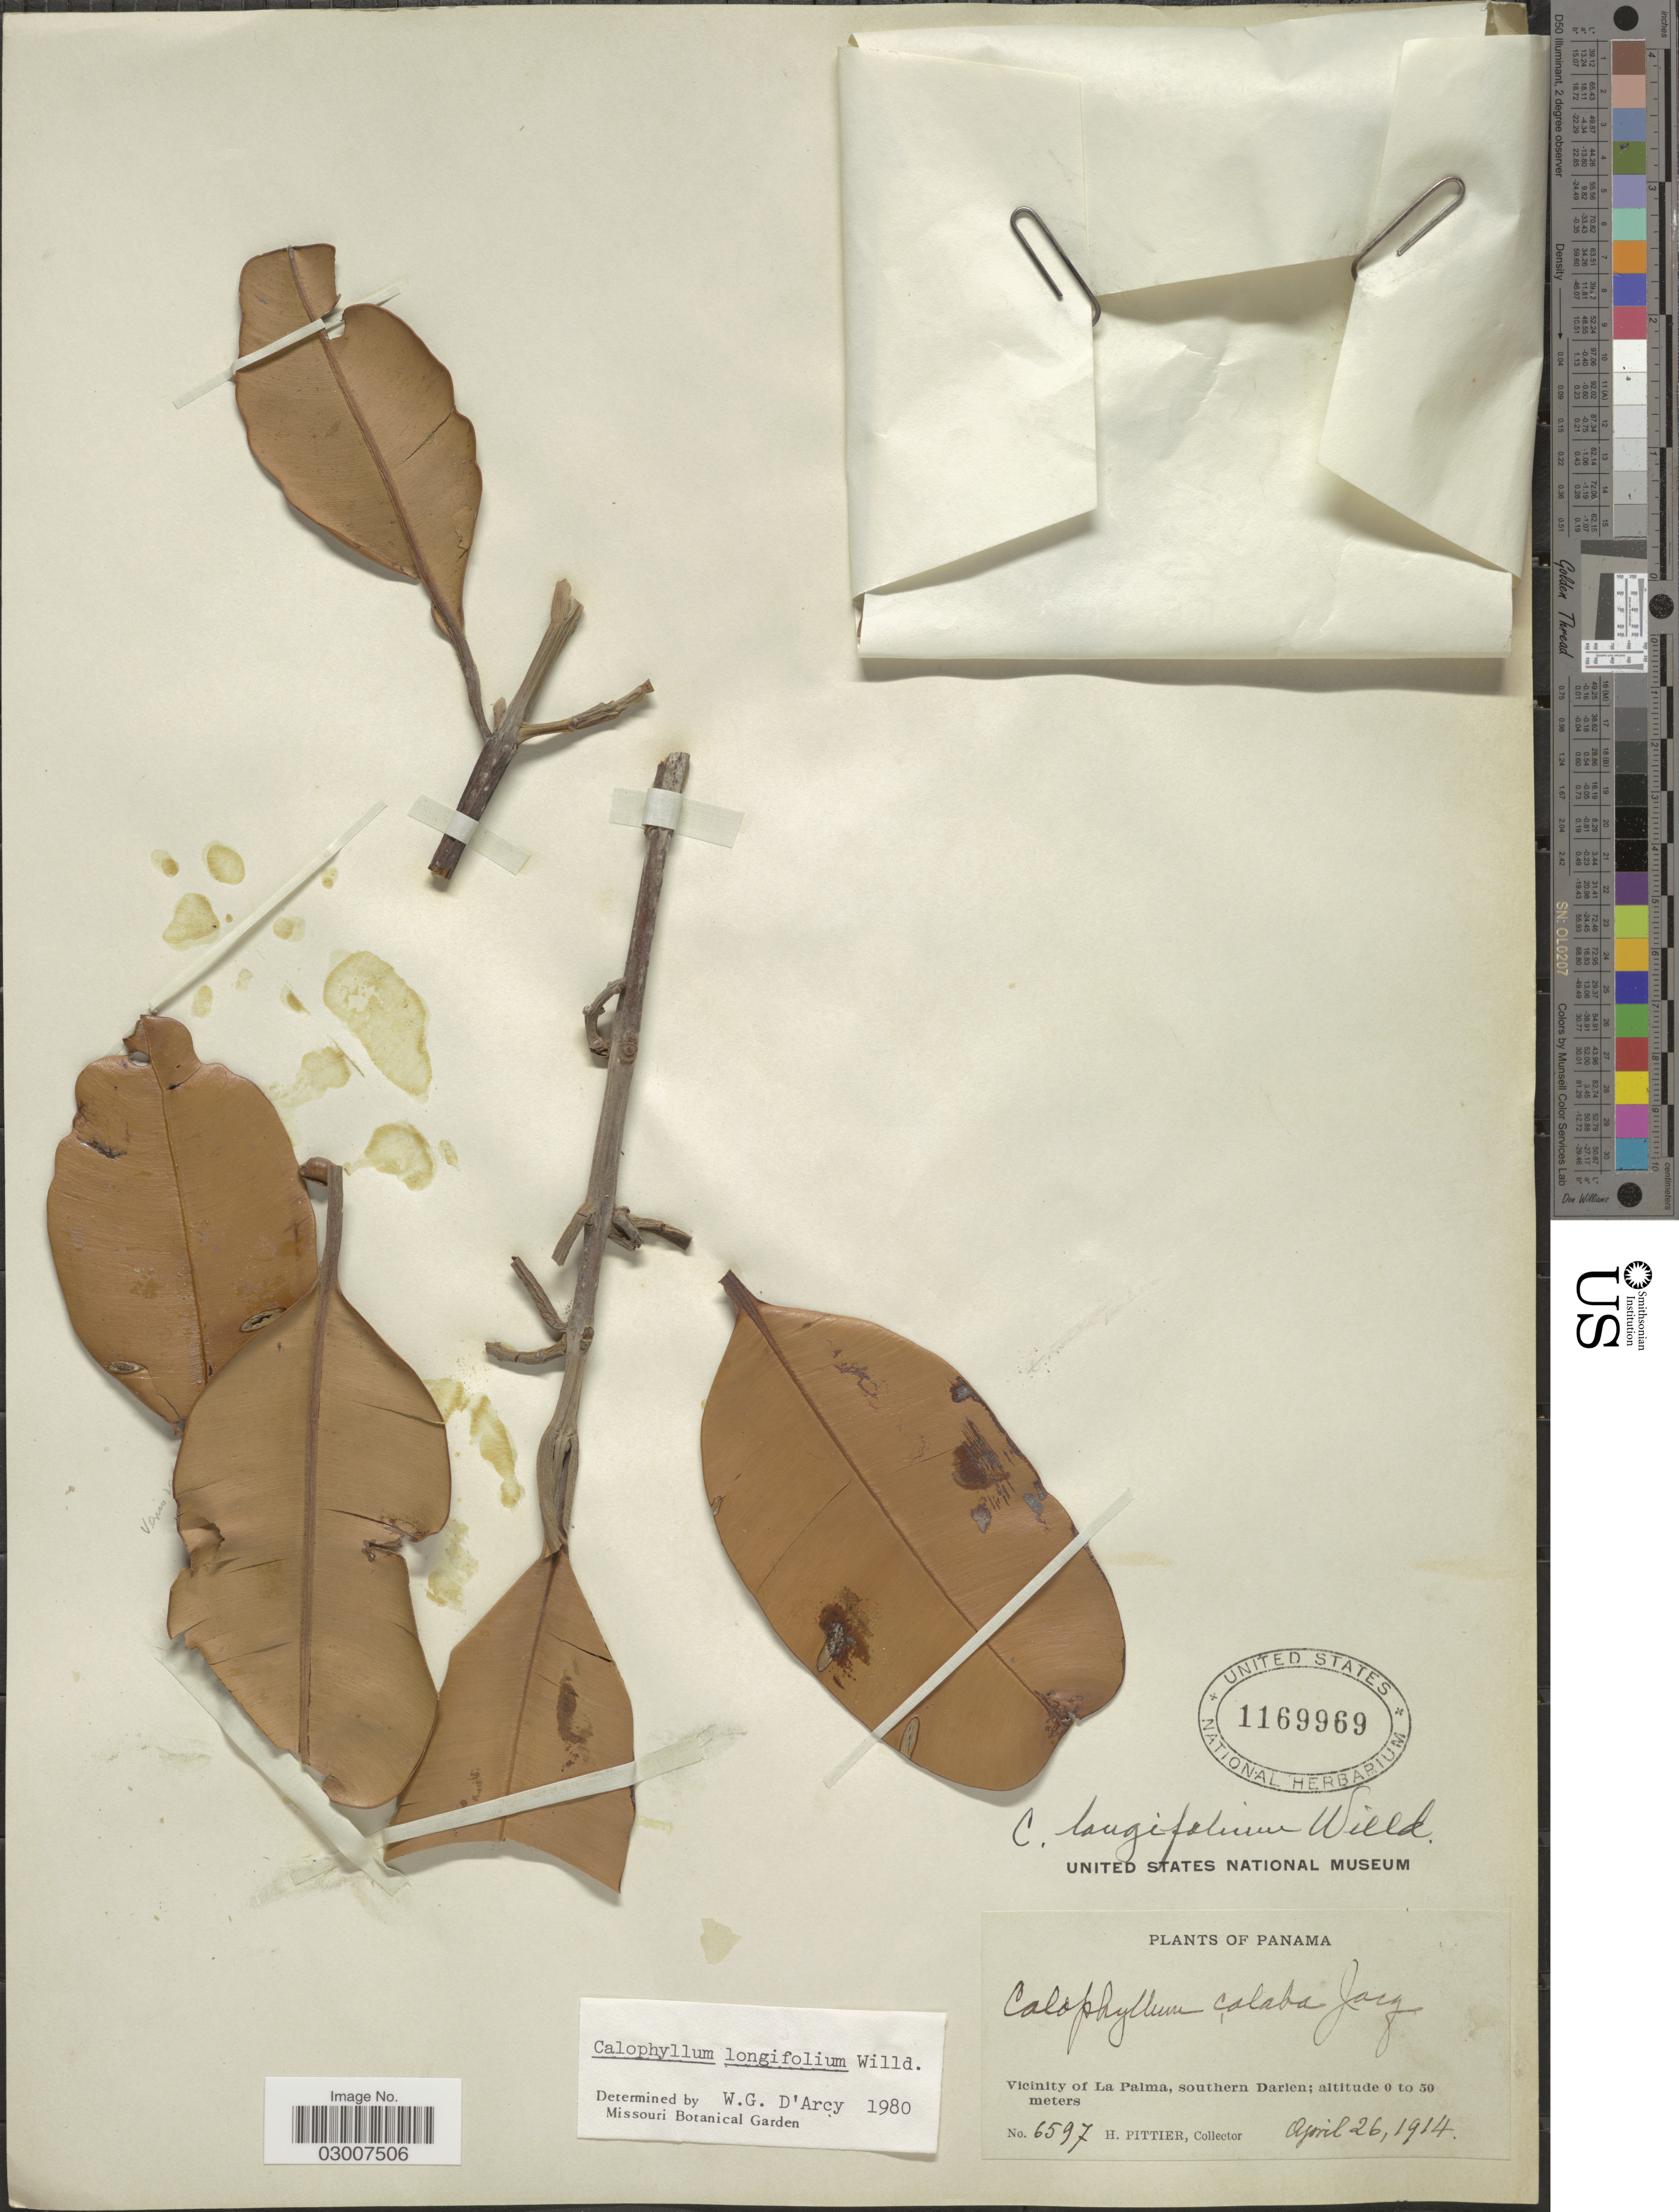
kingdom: Plantae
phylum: Tracheophyta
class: Magnoliopsida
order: Malpighiales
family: Calophyllaceae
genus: Calophyllum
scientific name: Calophyllum longifolium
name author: Willd.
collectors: H. F. Pittier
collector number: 6597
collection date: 1914-04-26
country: Panama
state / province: Darién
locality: Vicinity of La Palma, southern Darien.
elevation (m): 0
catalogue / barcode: US 1169969